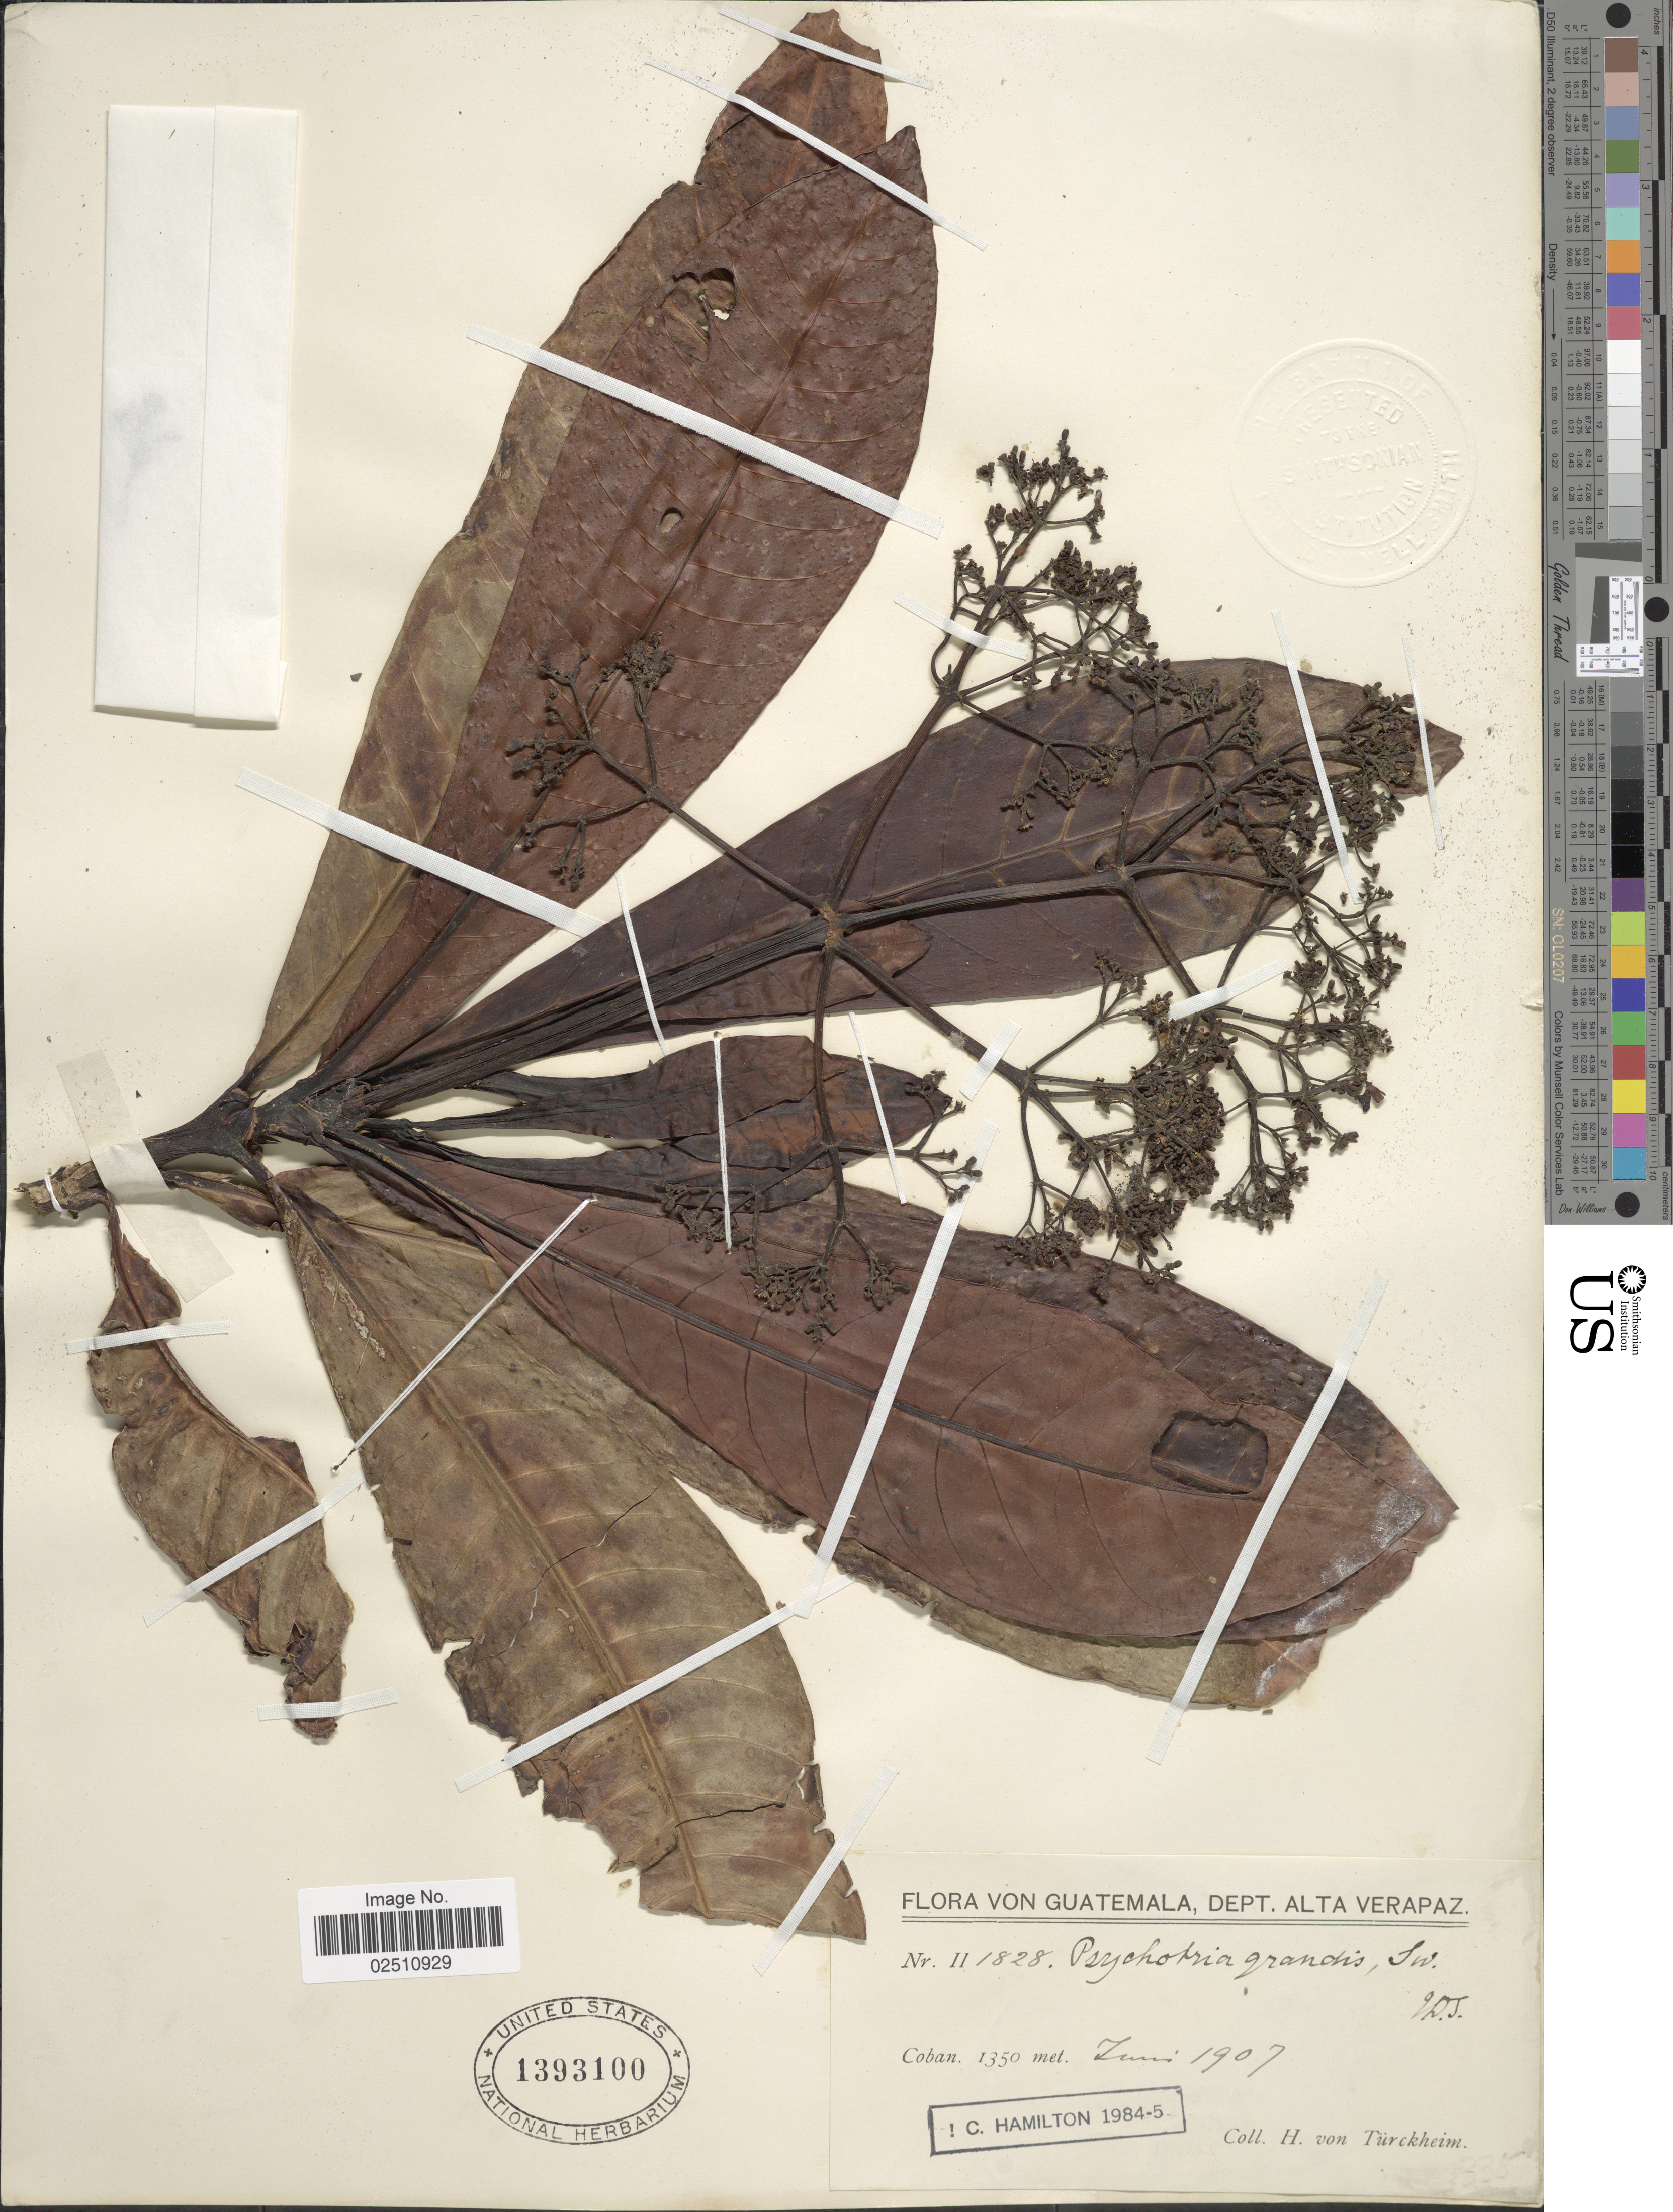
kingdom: Plantae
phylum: Tracheophyta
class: Magnoliopsida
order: Gentianales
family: Rubiaceae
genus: Psychotria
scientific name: Psychotria grandis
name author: Sw.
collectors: H. von Türckheim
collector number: II 1828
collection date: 1907-06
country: Guatemala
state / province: Alta Verapaz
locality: Coban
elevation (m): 1350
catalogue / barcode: US 1393100